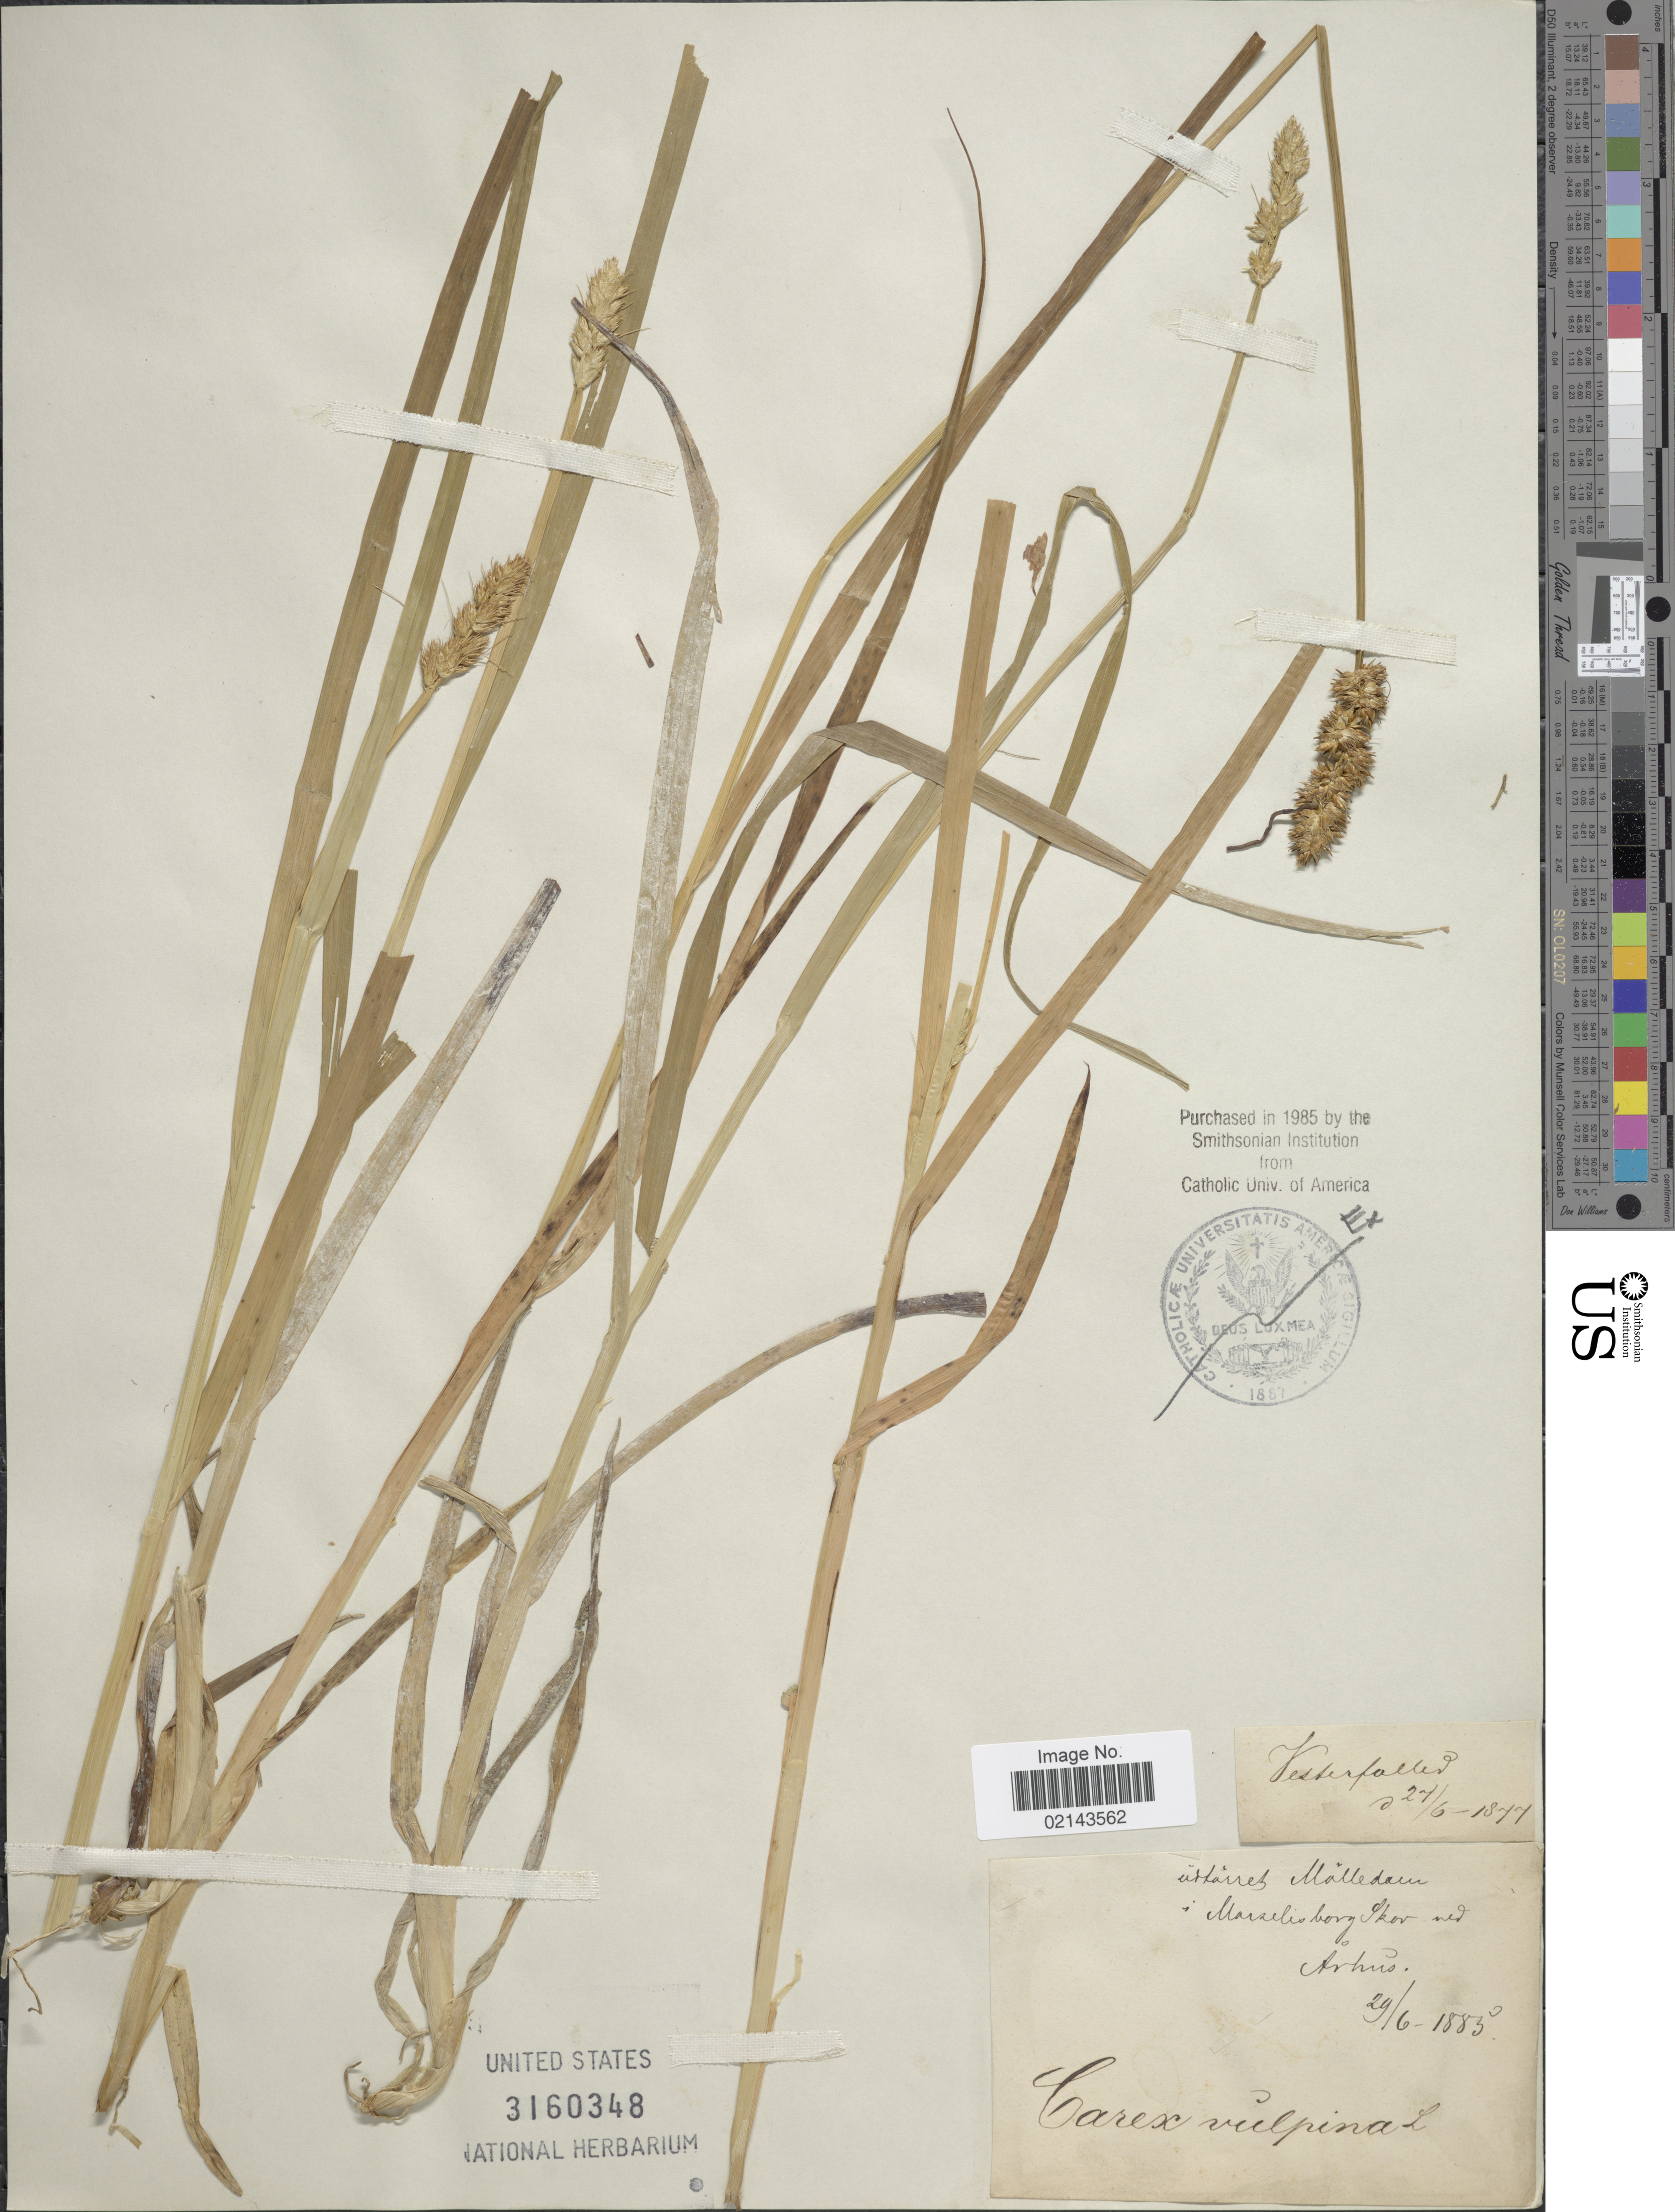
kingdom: Plantae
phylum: Tracheophyta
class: Liliopsida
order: Poales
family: Cyperaceae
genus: Carex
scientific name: Carex vulpina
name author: L.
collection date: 1883-06-29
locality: Århus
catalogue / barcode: US 3160348